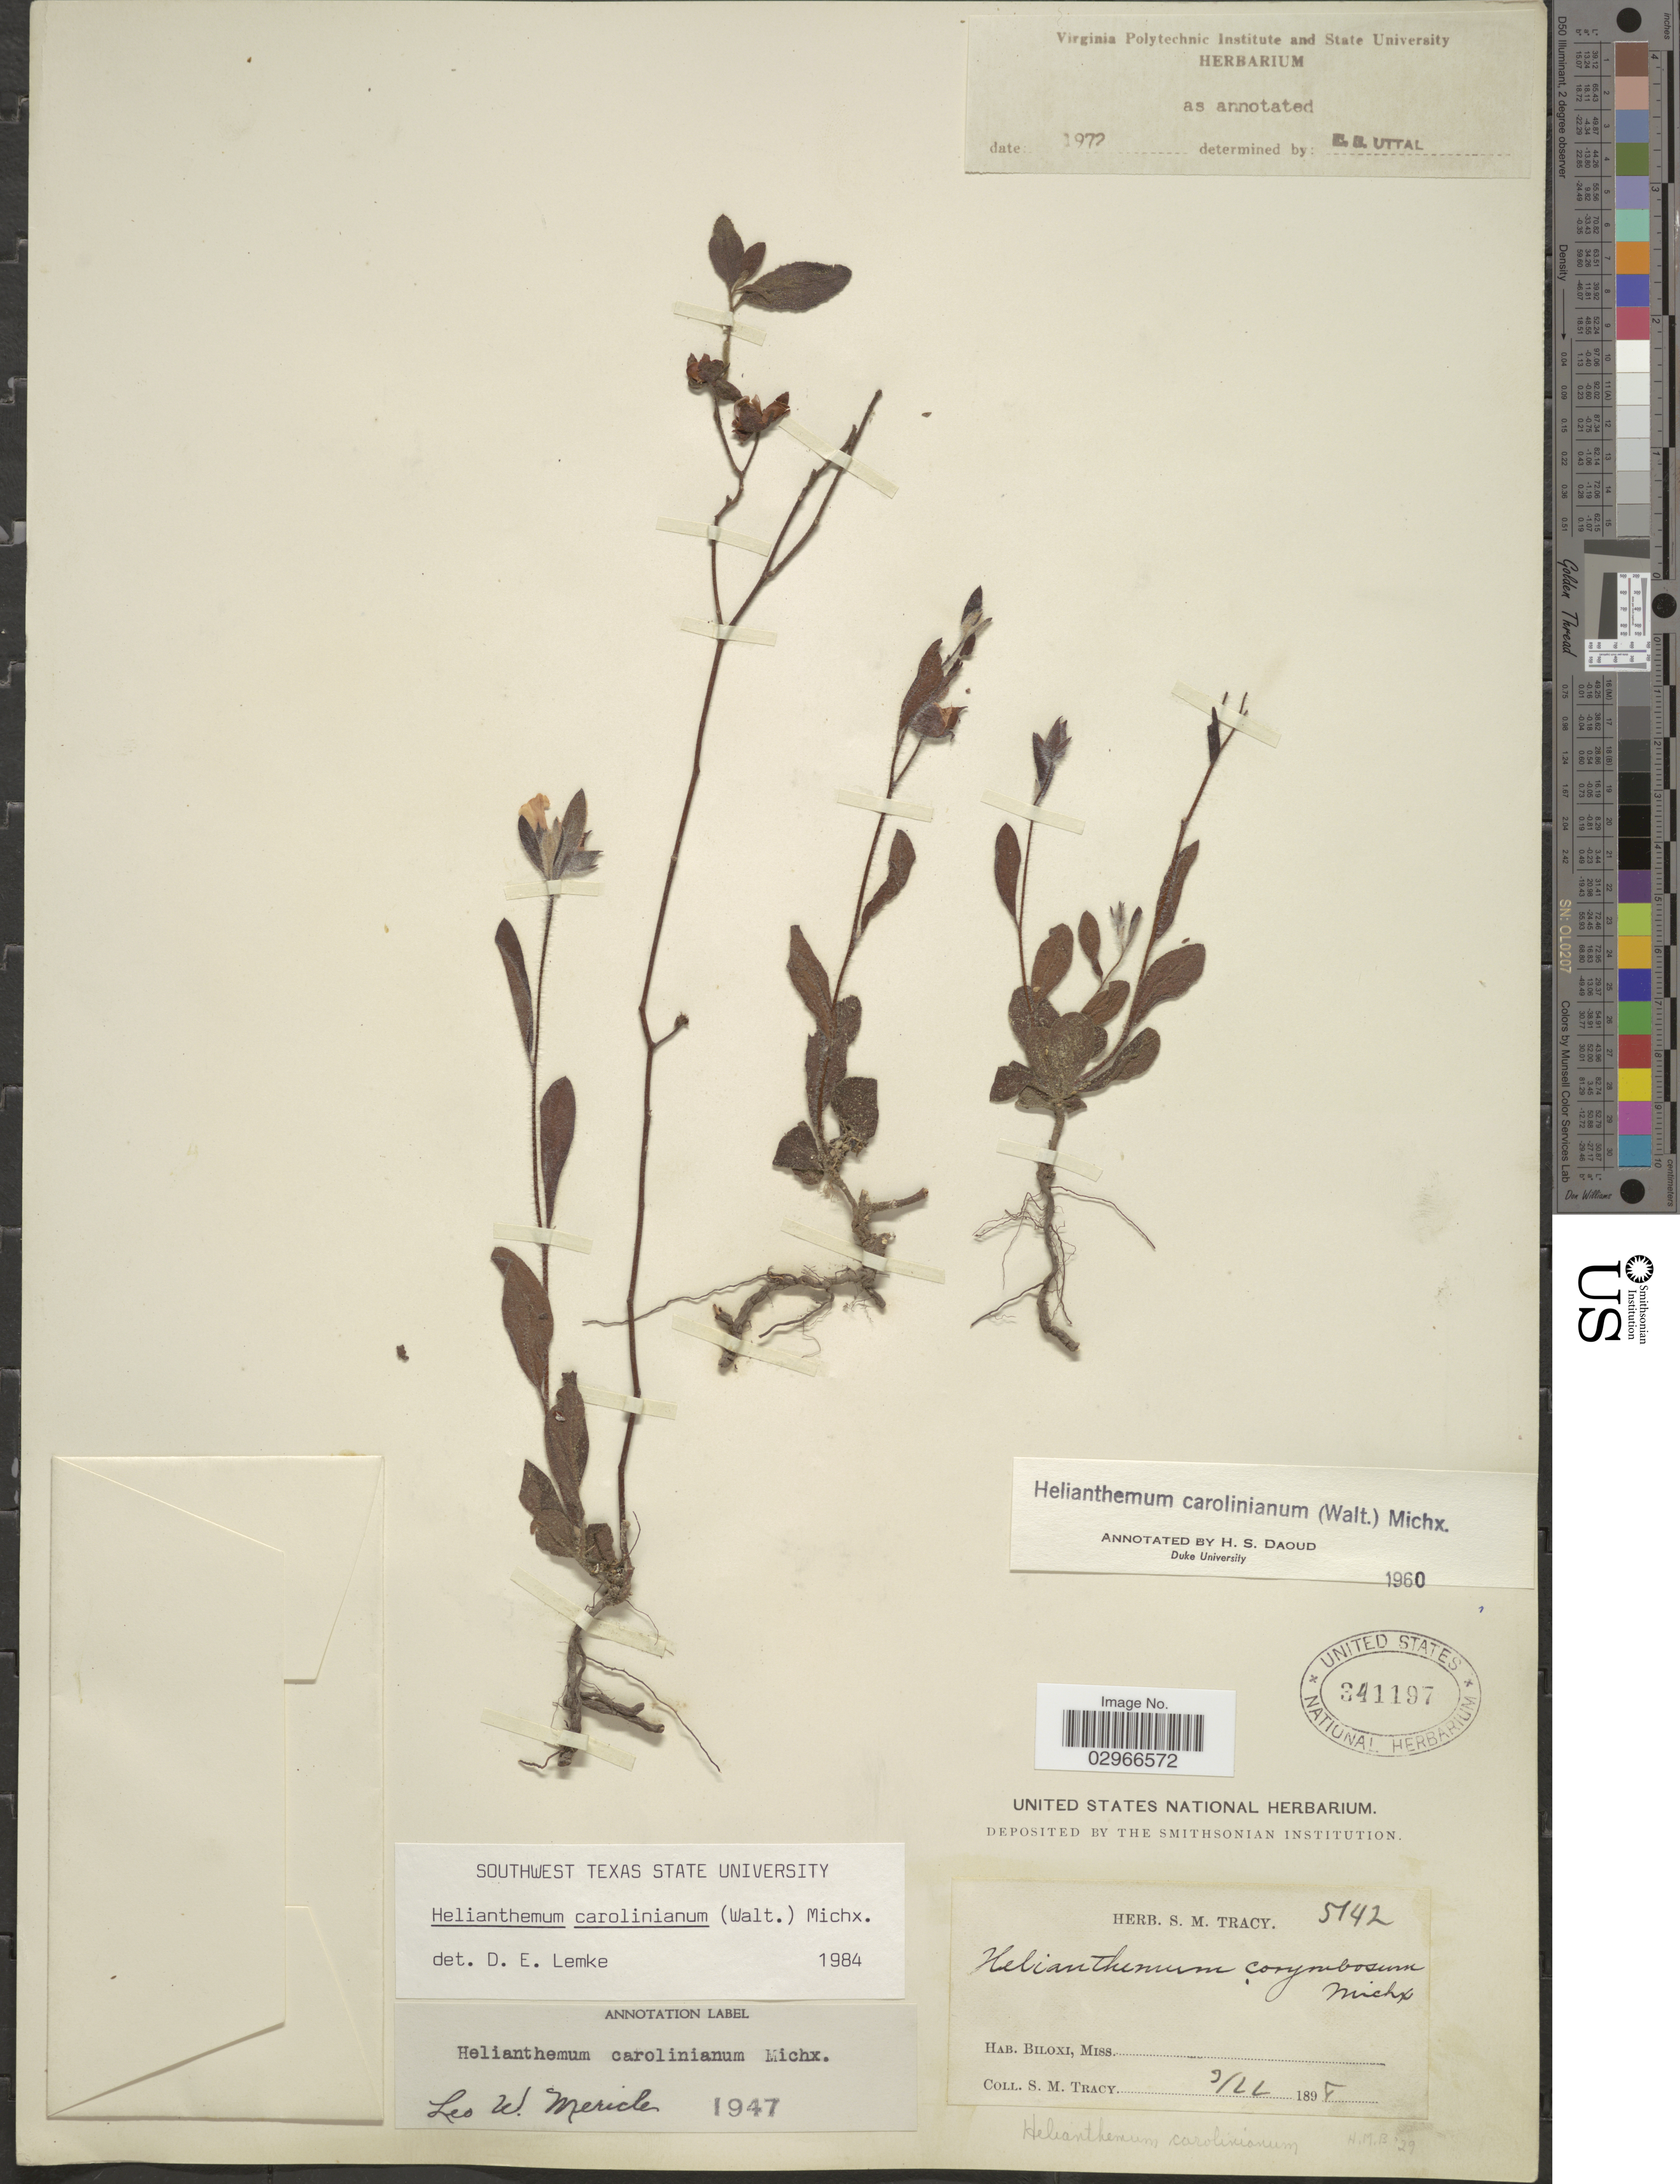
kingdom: Plantae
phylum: Tracheophyta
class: Magnoliopsida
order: Malvales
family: Cistaceae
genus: Helianthemum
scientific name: Helianthemum carolinianum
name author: (Walter) Michx.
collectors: S. M. Tracy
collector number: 5142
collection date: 1898-03-22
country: United States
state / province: Mississippi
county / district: Harrison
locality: Biloxi, Miss.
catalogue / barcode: US 341197